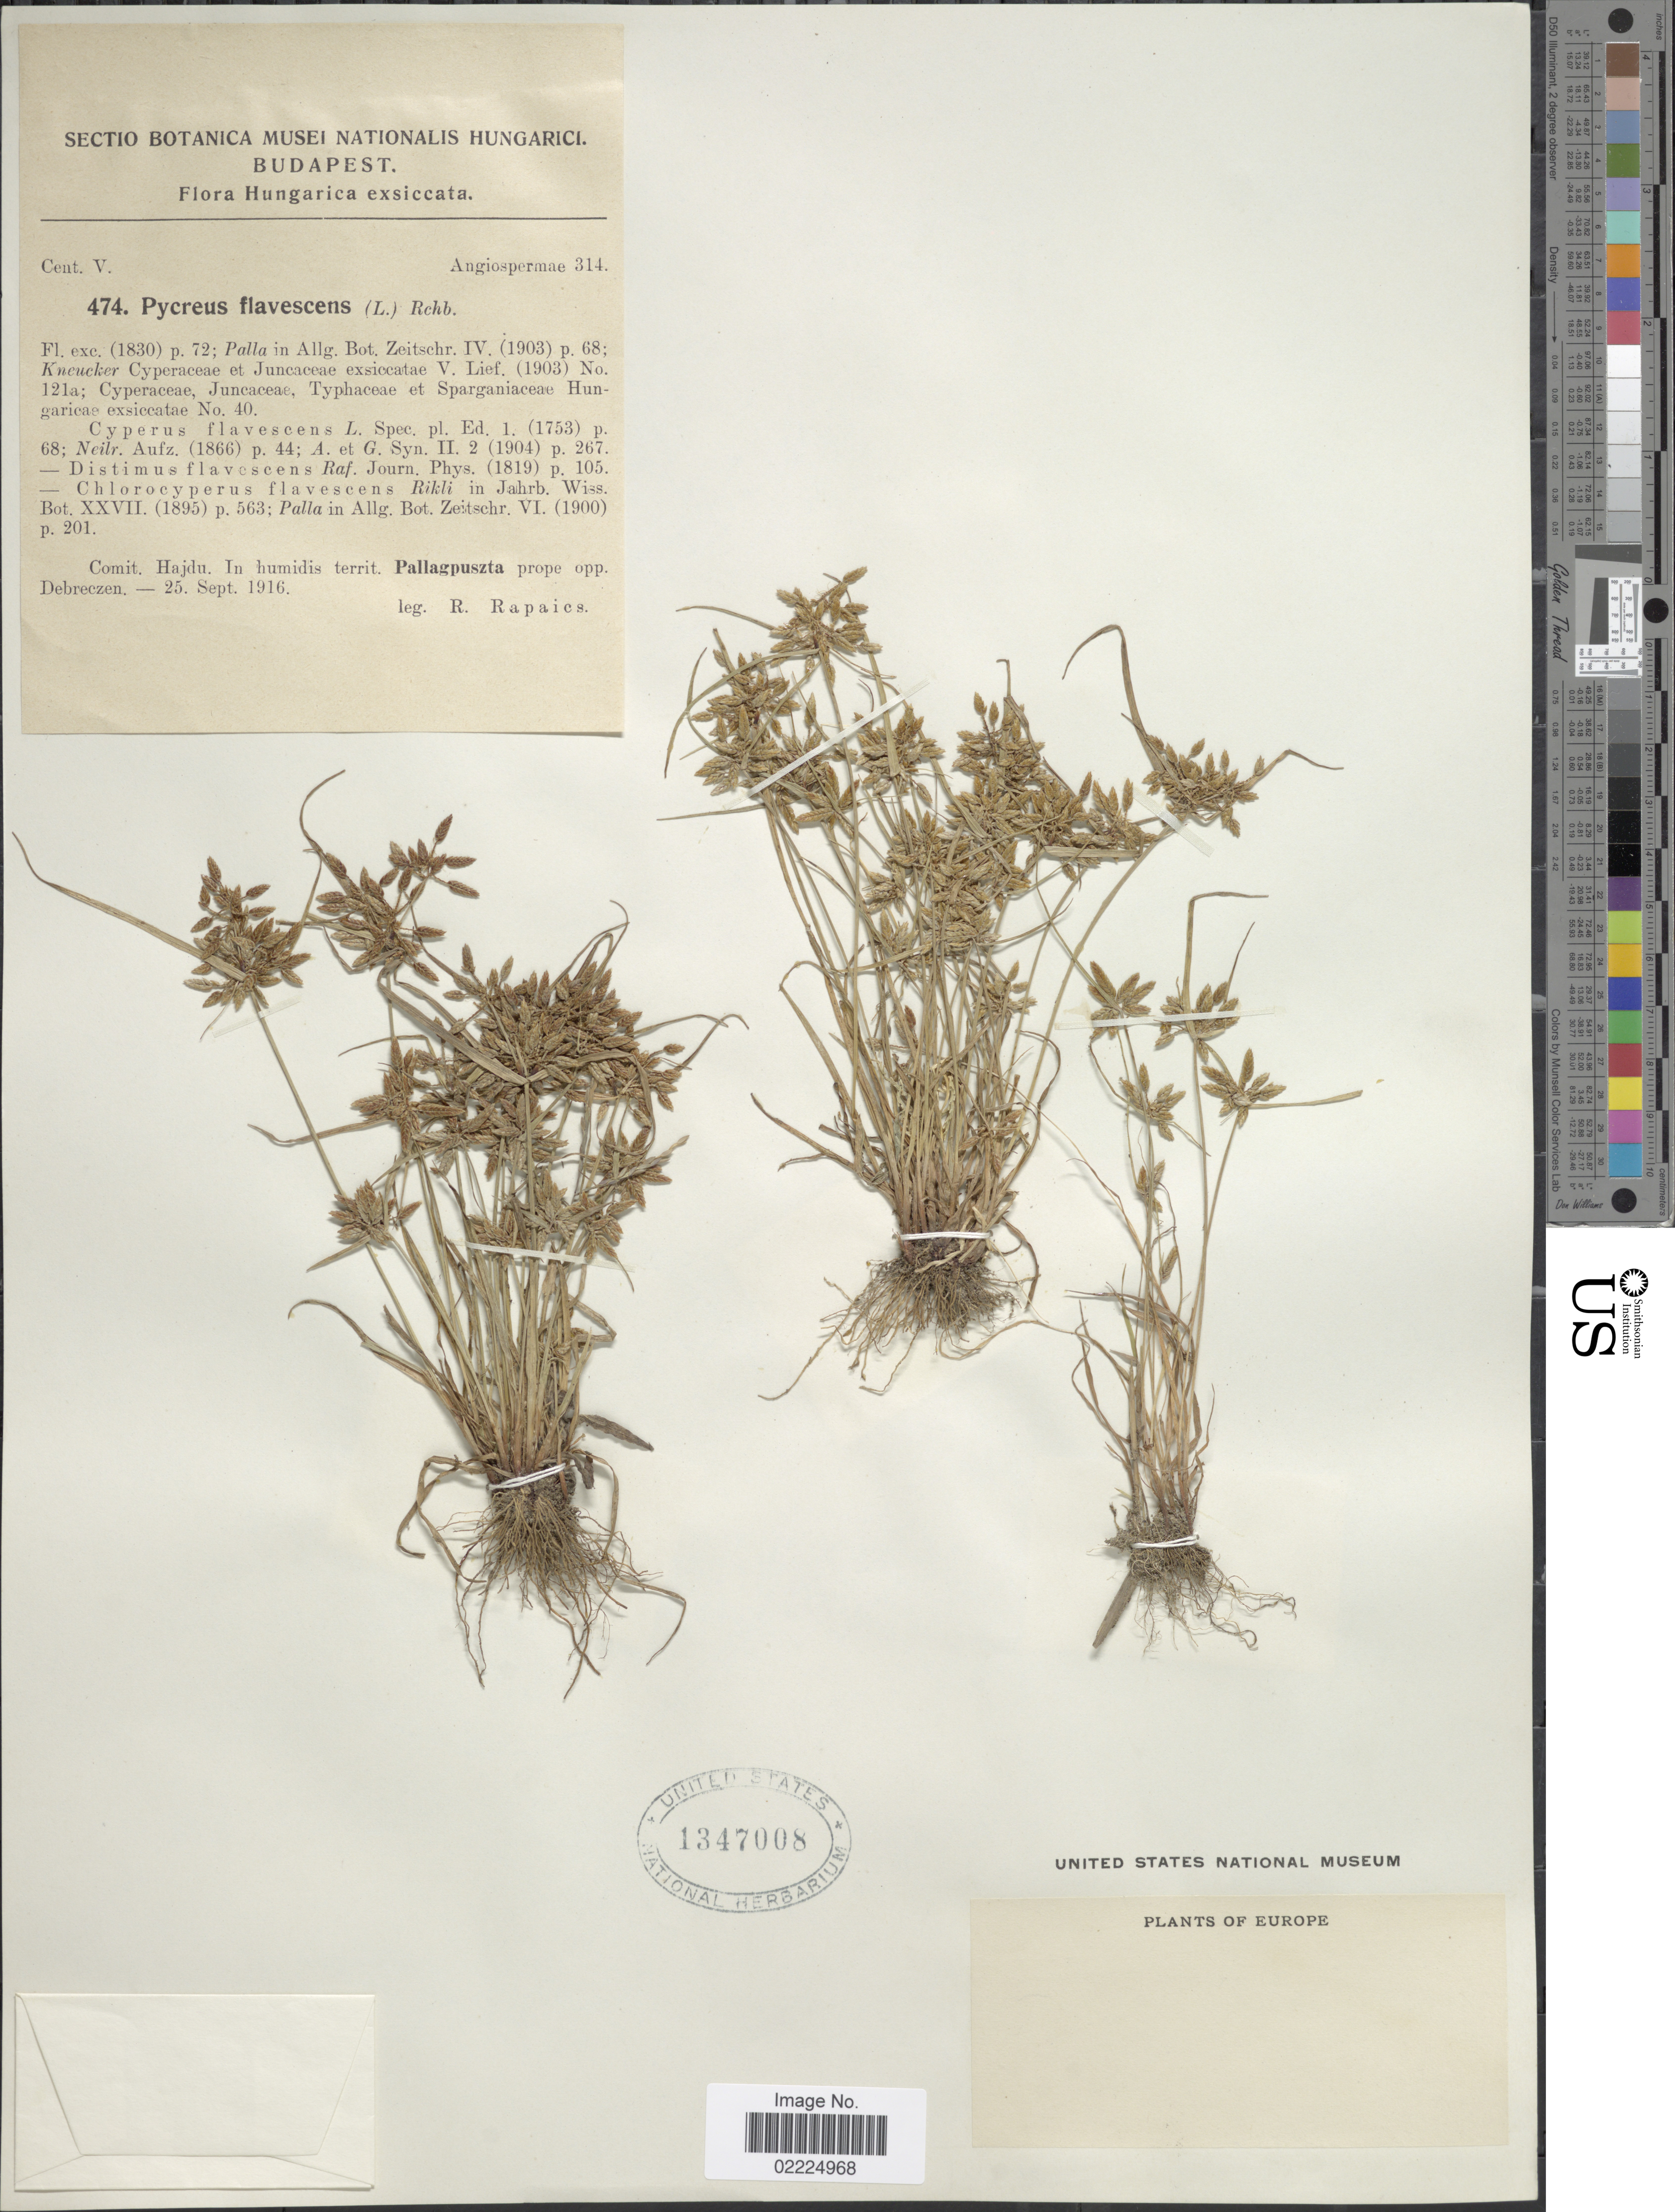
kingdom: Plantae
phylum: Tracheophyta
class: Liliopsida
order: Poales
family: Cyperaceae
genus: Cyperus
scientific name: Cyperus flavescens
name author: L.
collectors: R. Rapaics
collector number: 474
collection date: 1916-09-25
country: Hungary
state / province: Budapest, Capital District of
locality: Budapest, Comit. Hajdu. In humidis territ Pallagpuszta prope opp.Debreczen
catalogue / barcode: US 1347008